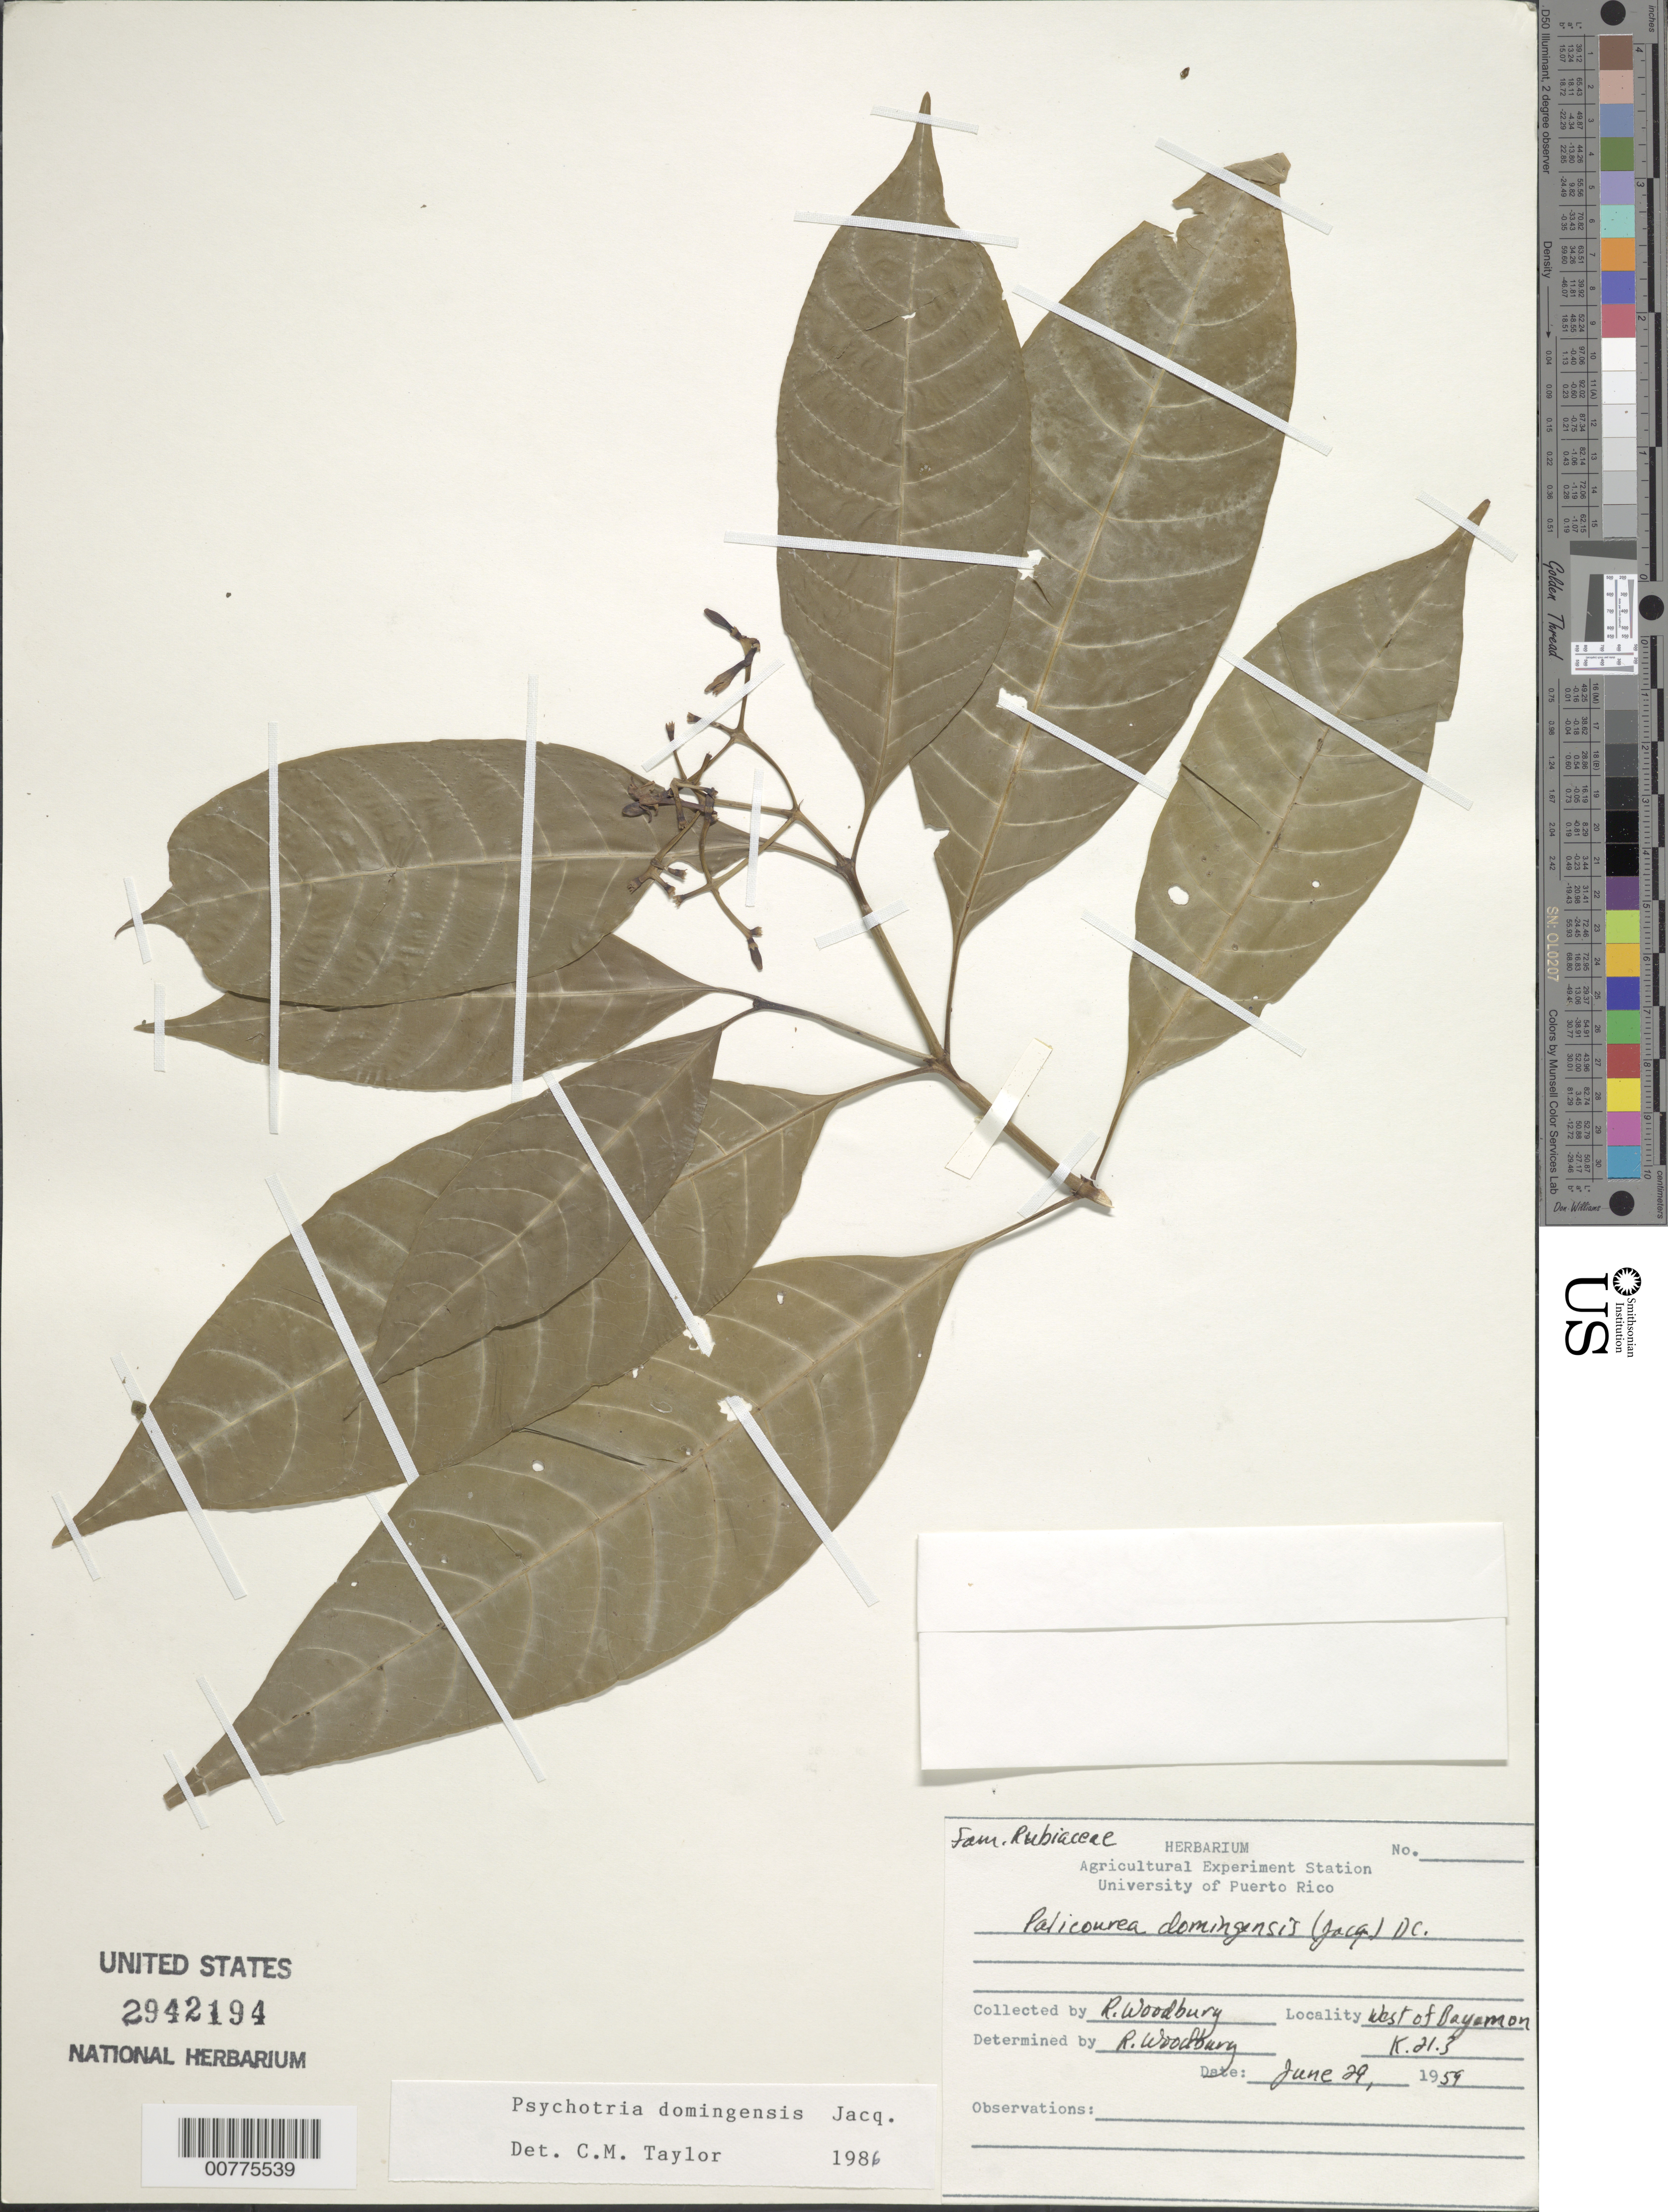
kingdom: Plantae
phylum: Tracheophyta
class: Magnoliopsida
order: Gentianales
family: Rubiaceae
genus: Psychotria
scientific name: Psychotria domingensis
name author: Jacq.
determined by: Taylor, Charlotte M.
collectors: R. O. Woodbury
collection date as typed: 29 Jun 1959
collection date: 1959-06-29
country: Puerto Rico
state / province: Bayamón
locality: West of Bayamon, Km. 21.3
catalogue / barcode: US 2942194